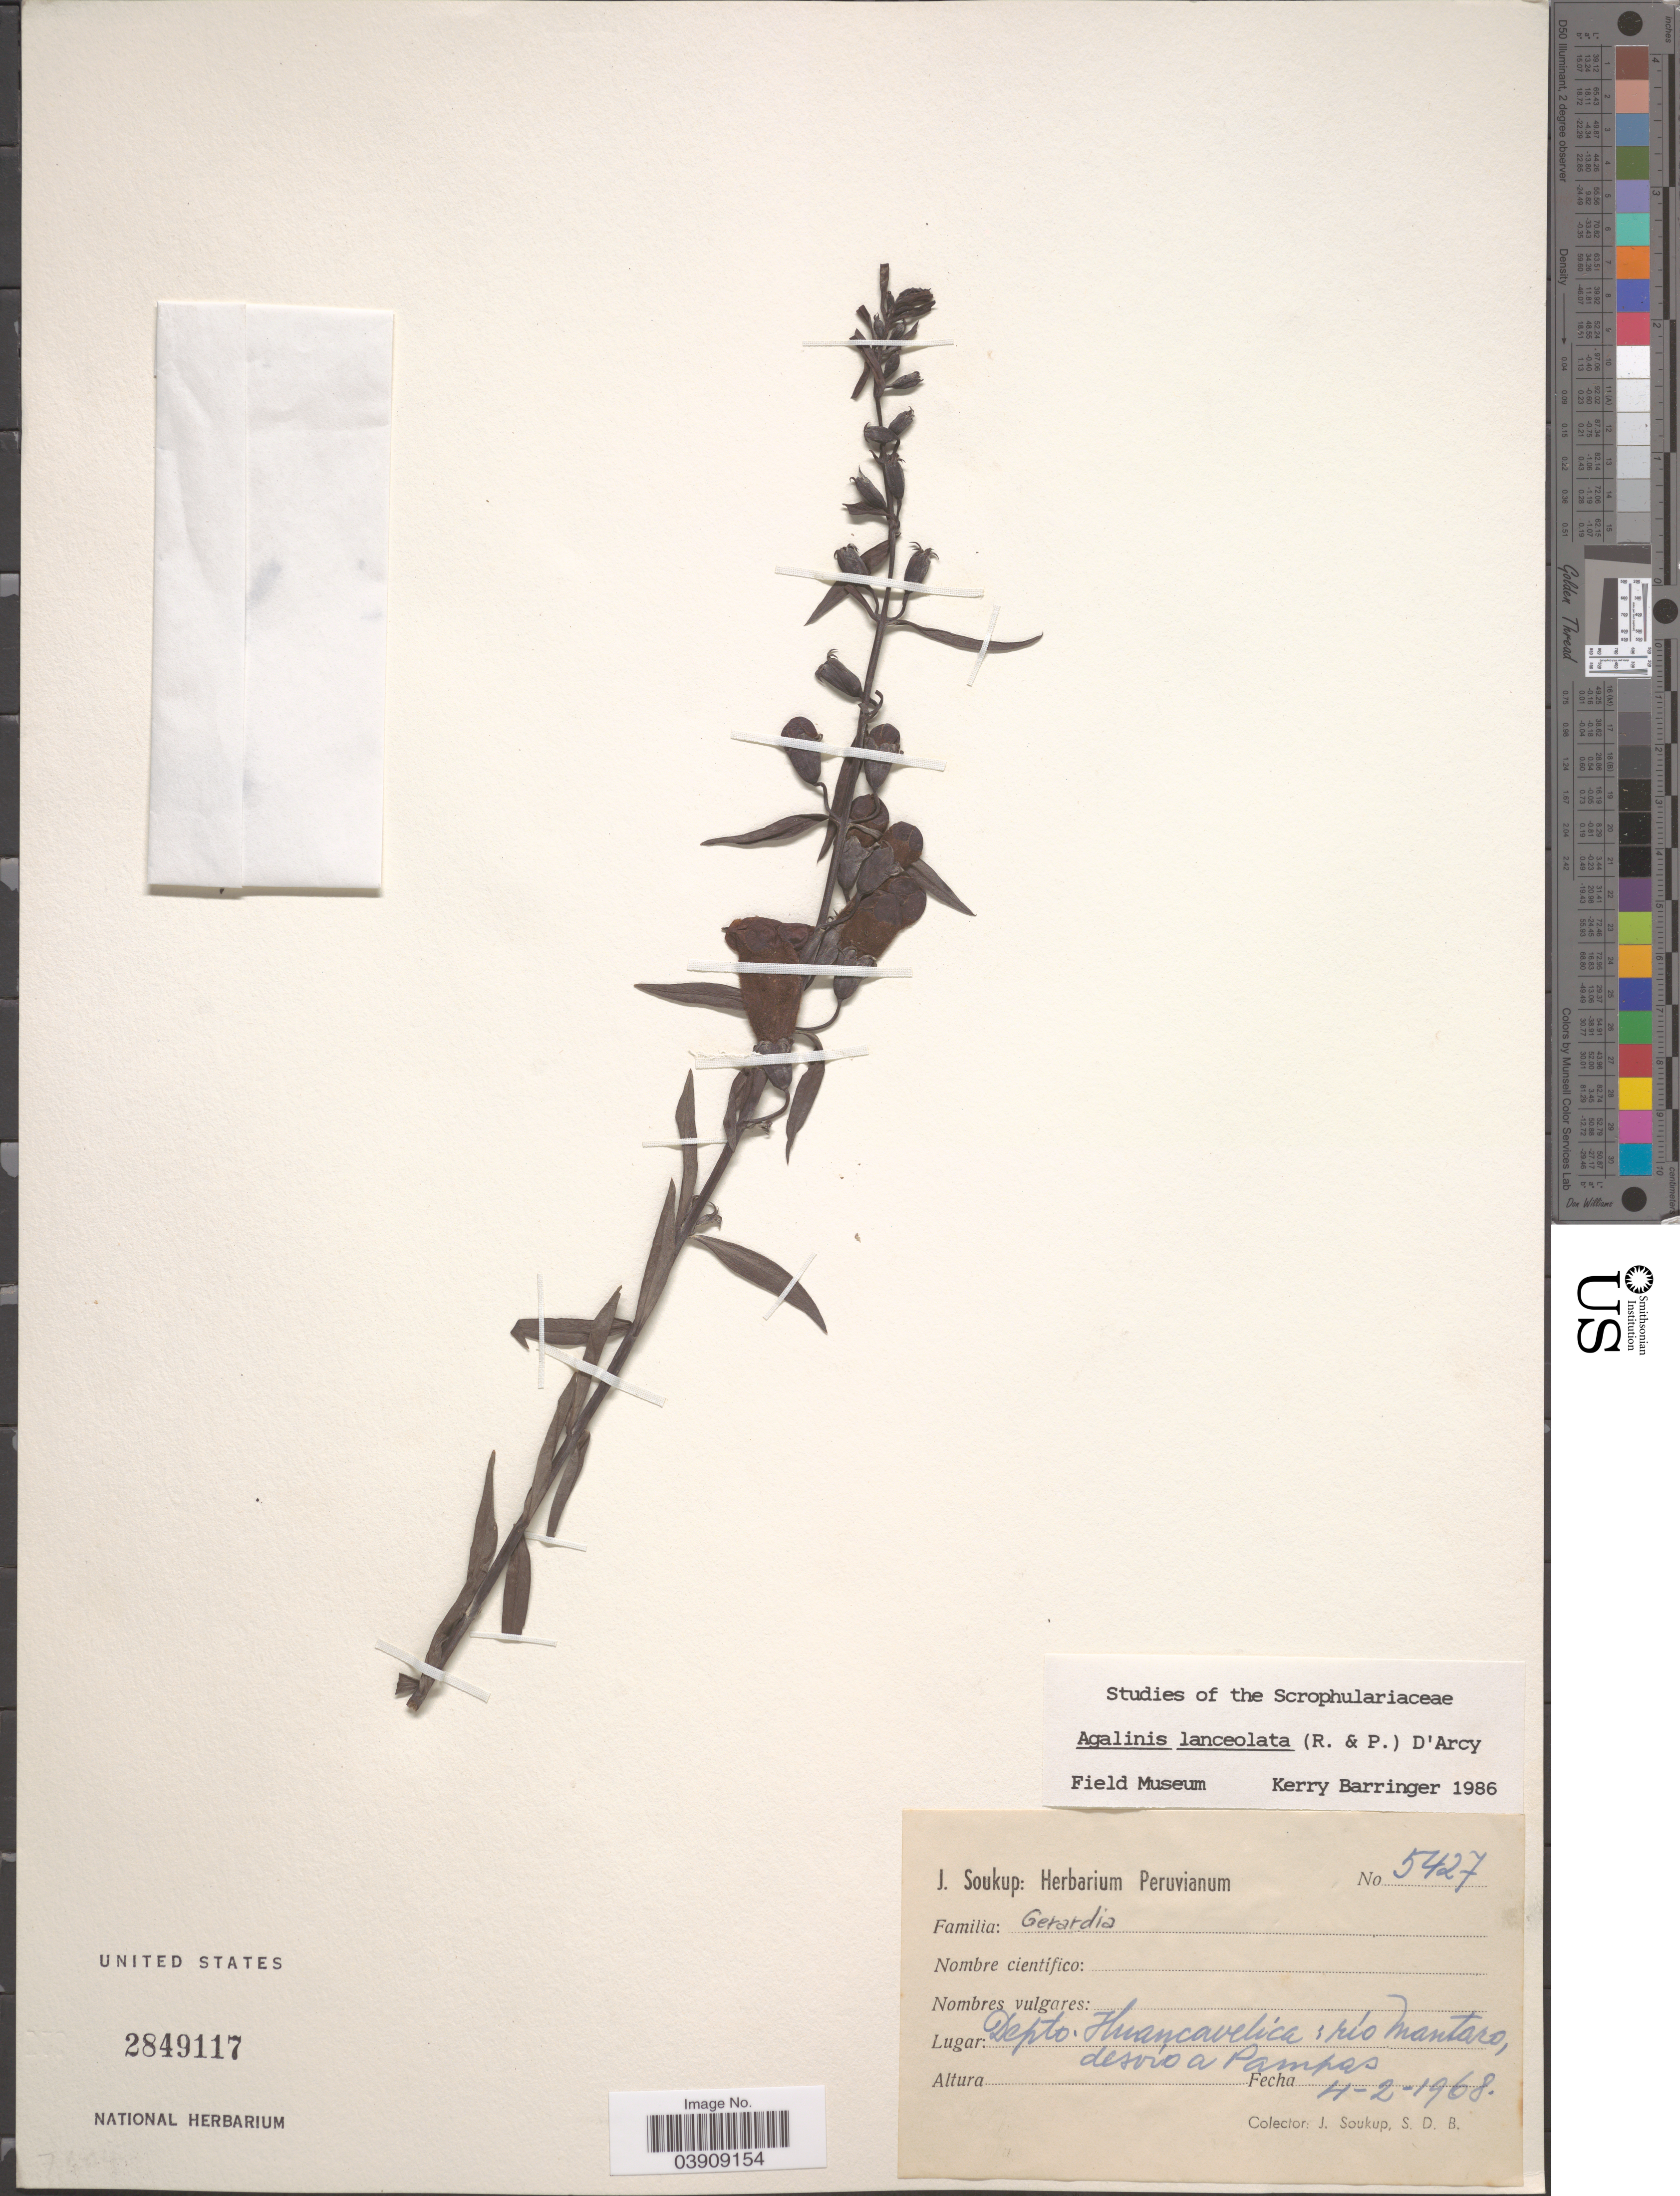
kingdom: Plantae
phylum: Tracheophyta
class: Magnoliopsida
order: Lamiales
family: Orobanchaceae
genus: Agalinis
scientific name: Agalinis lanceolata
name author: (Ruiz & Pav.) D'Arcy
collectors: J. Soukup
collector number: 5427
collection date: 1968-02-04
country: Peru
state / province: Huancavelica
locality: Depto. Huancavelica: río Mantaro, desvío a Pampas.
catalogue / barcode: US 2849117